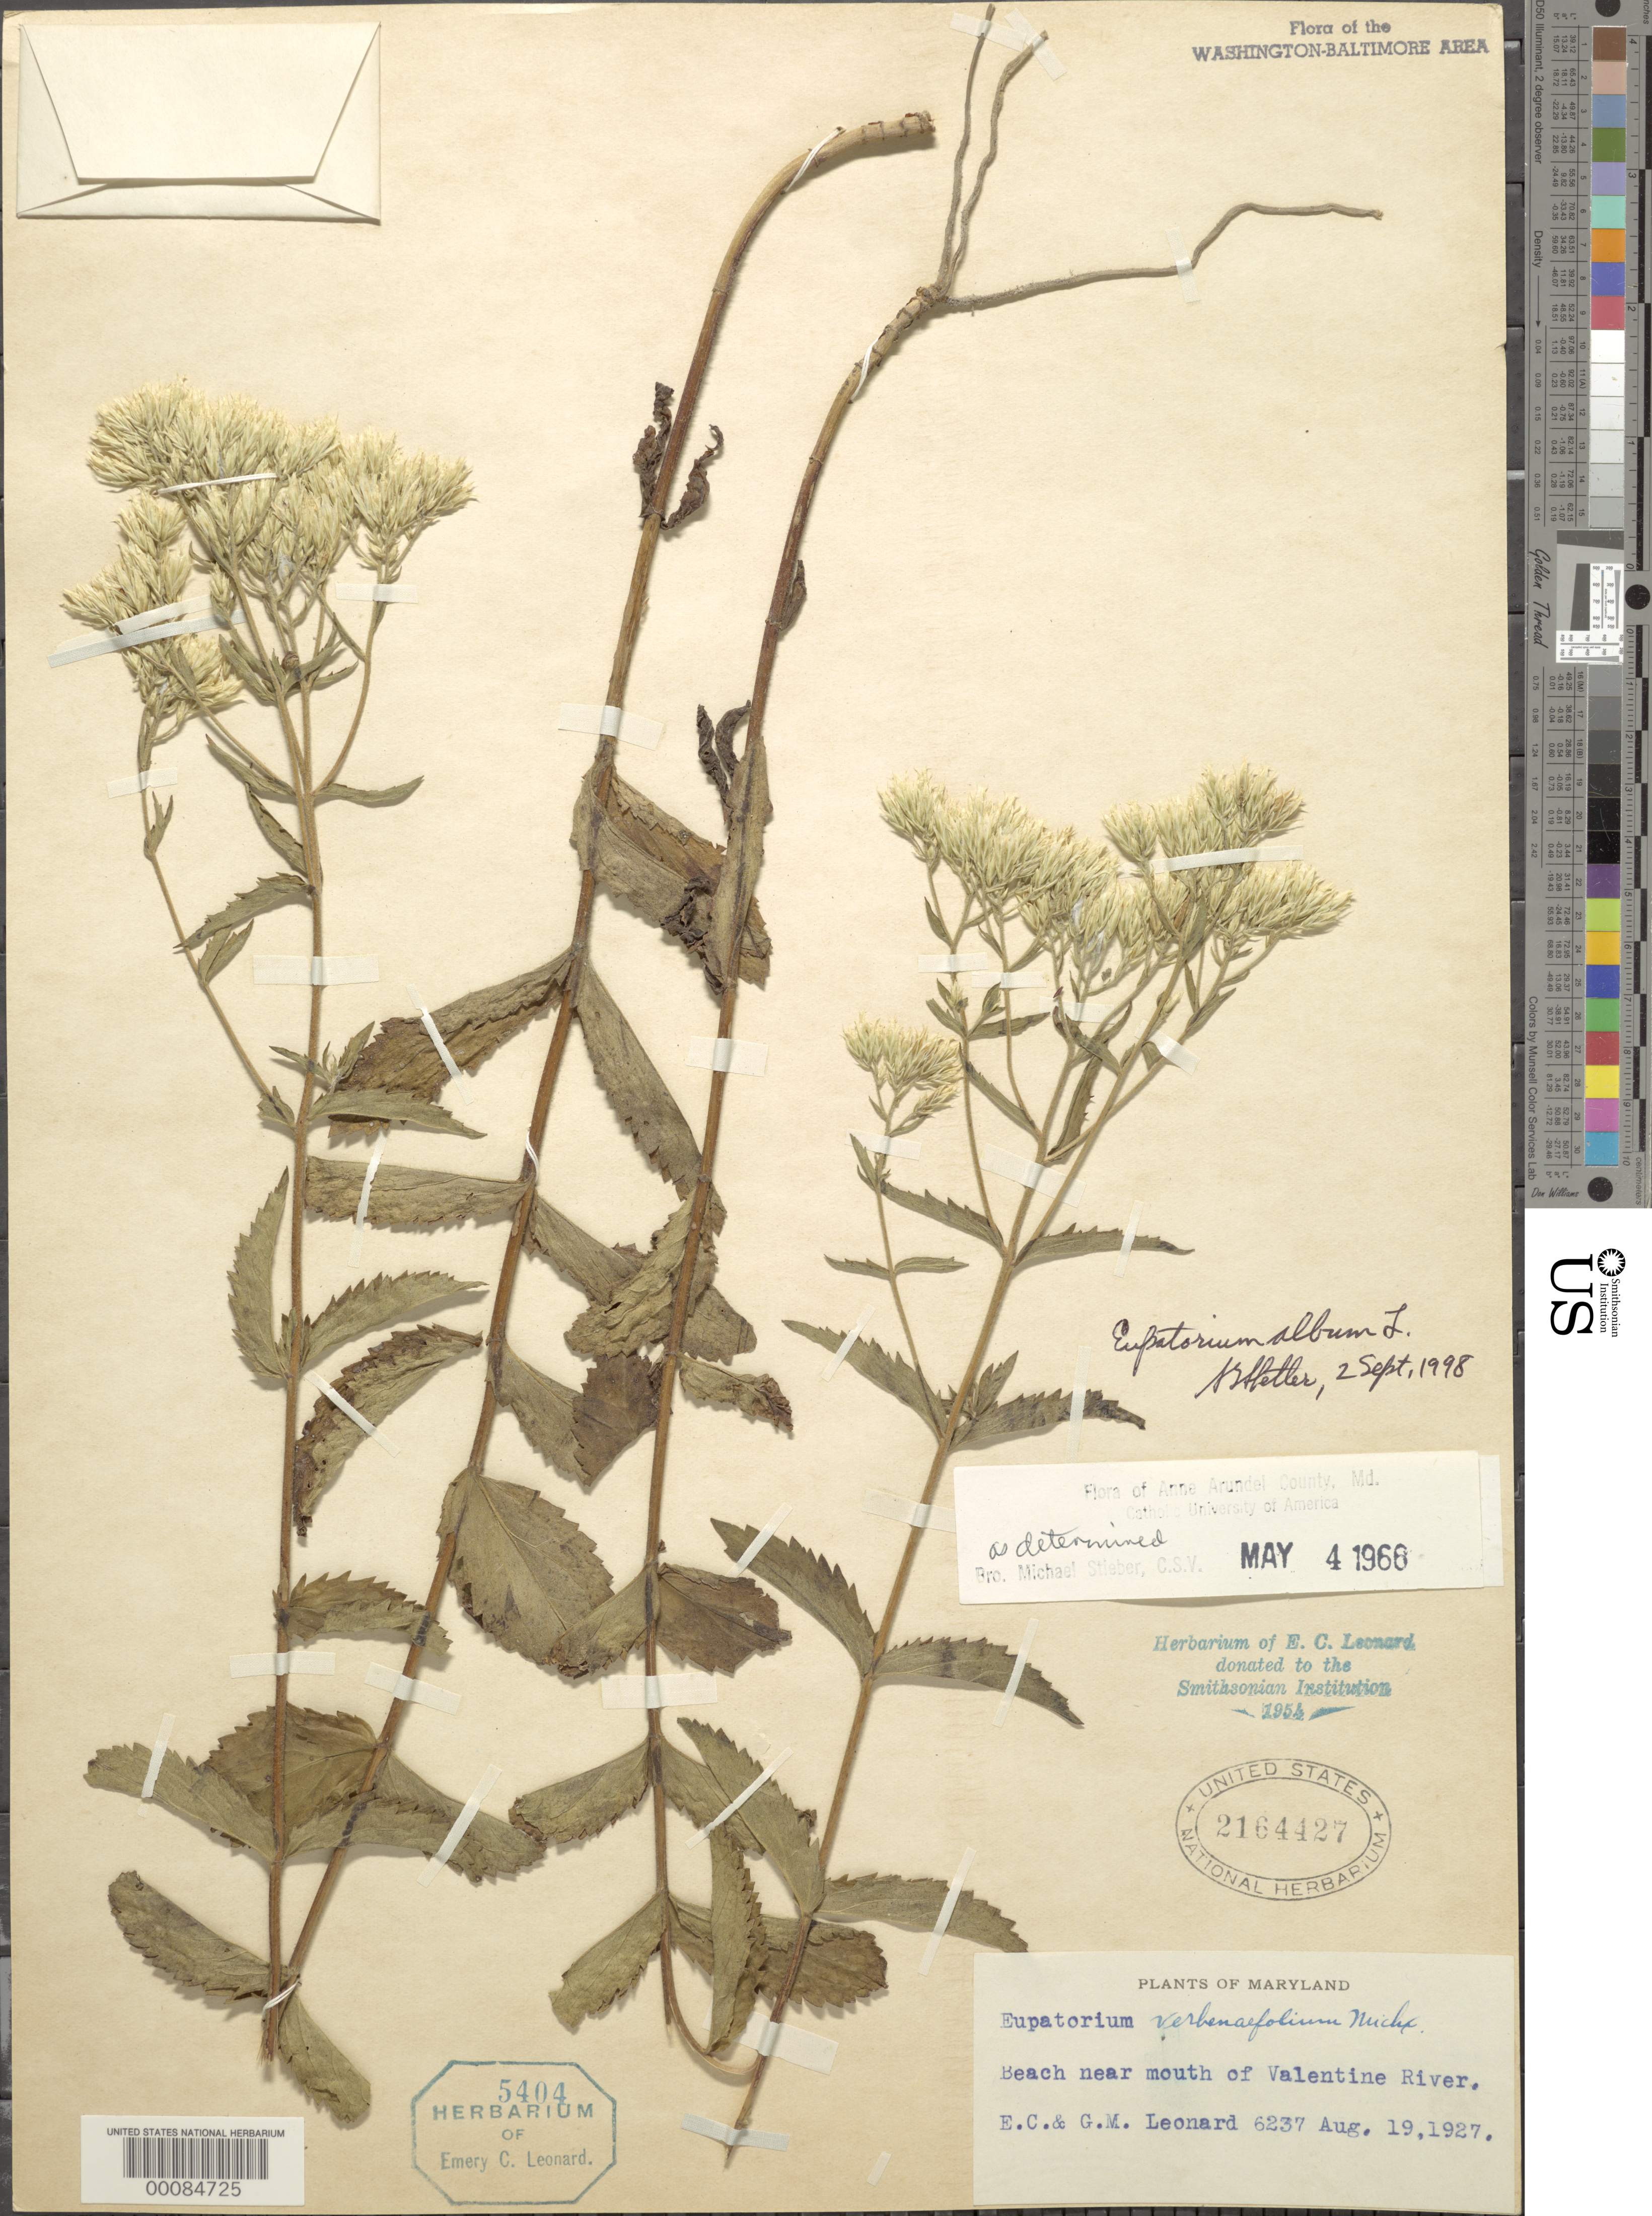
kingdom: Plantae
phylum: Tracheophyta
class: Magnoliopsida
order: Asterales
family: Asteraceae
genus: Eupatorium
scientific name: Eupatorium album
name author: L.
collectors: E. C. Leonard & G. M. Leonard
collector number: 6237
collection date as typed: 19 Aug 1927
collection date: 1927-08-19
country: United States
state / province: Maryland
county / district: Anne Arundel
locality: Mouth of Valentine River vicinity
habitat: Beach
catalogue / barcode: US 2164427